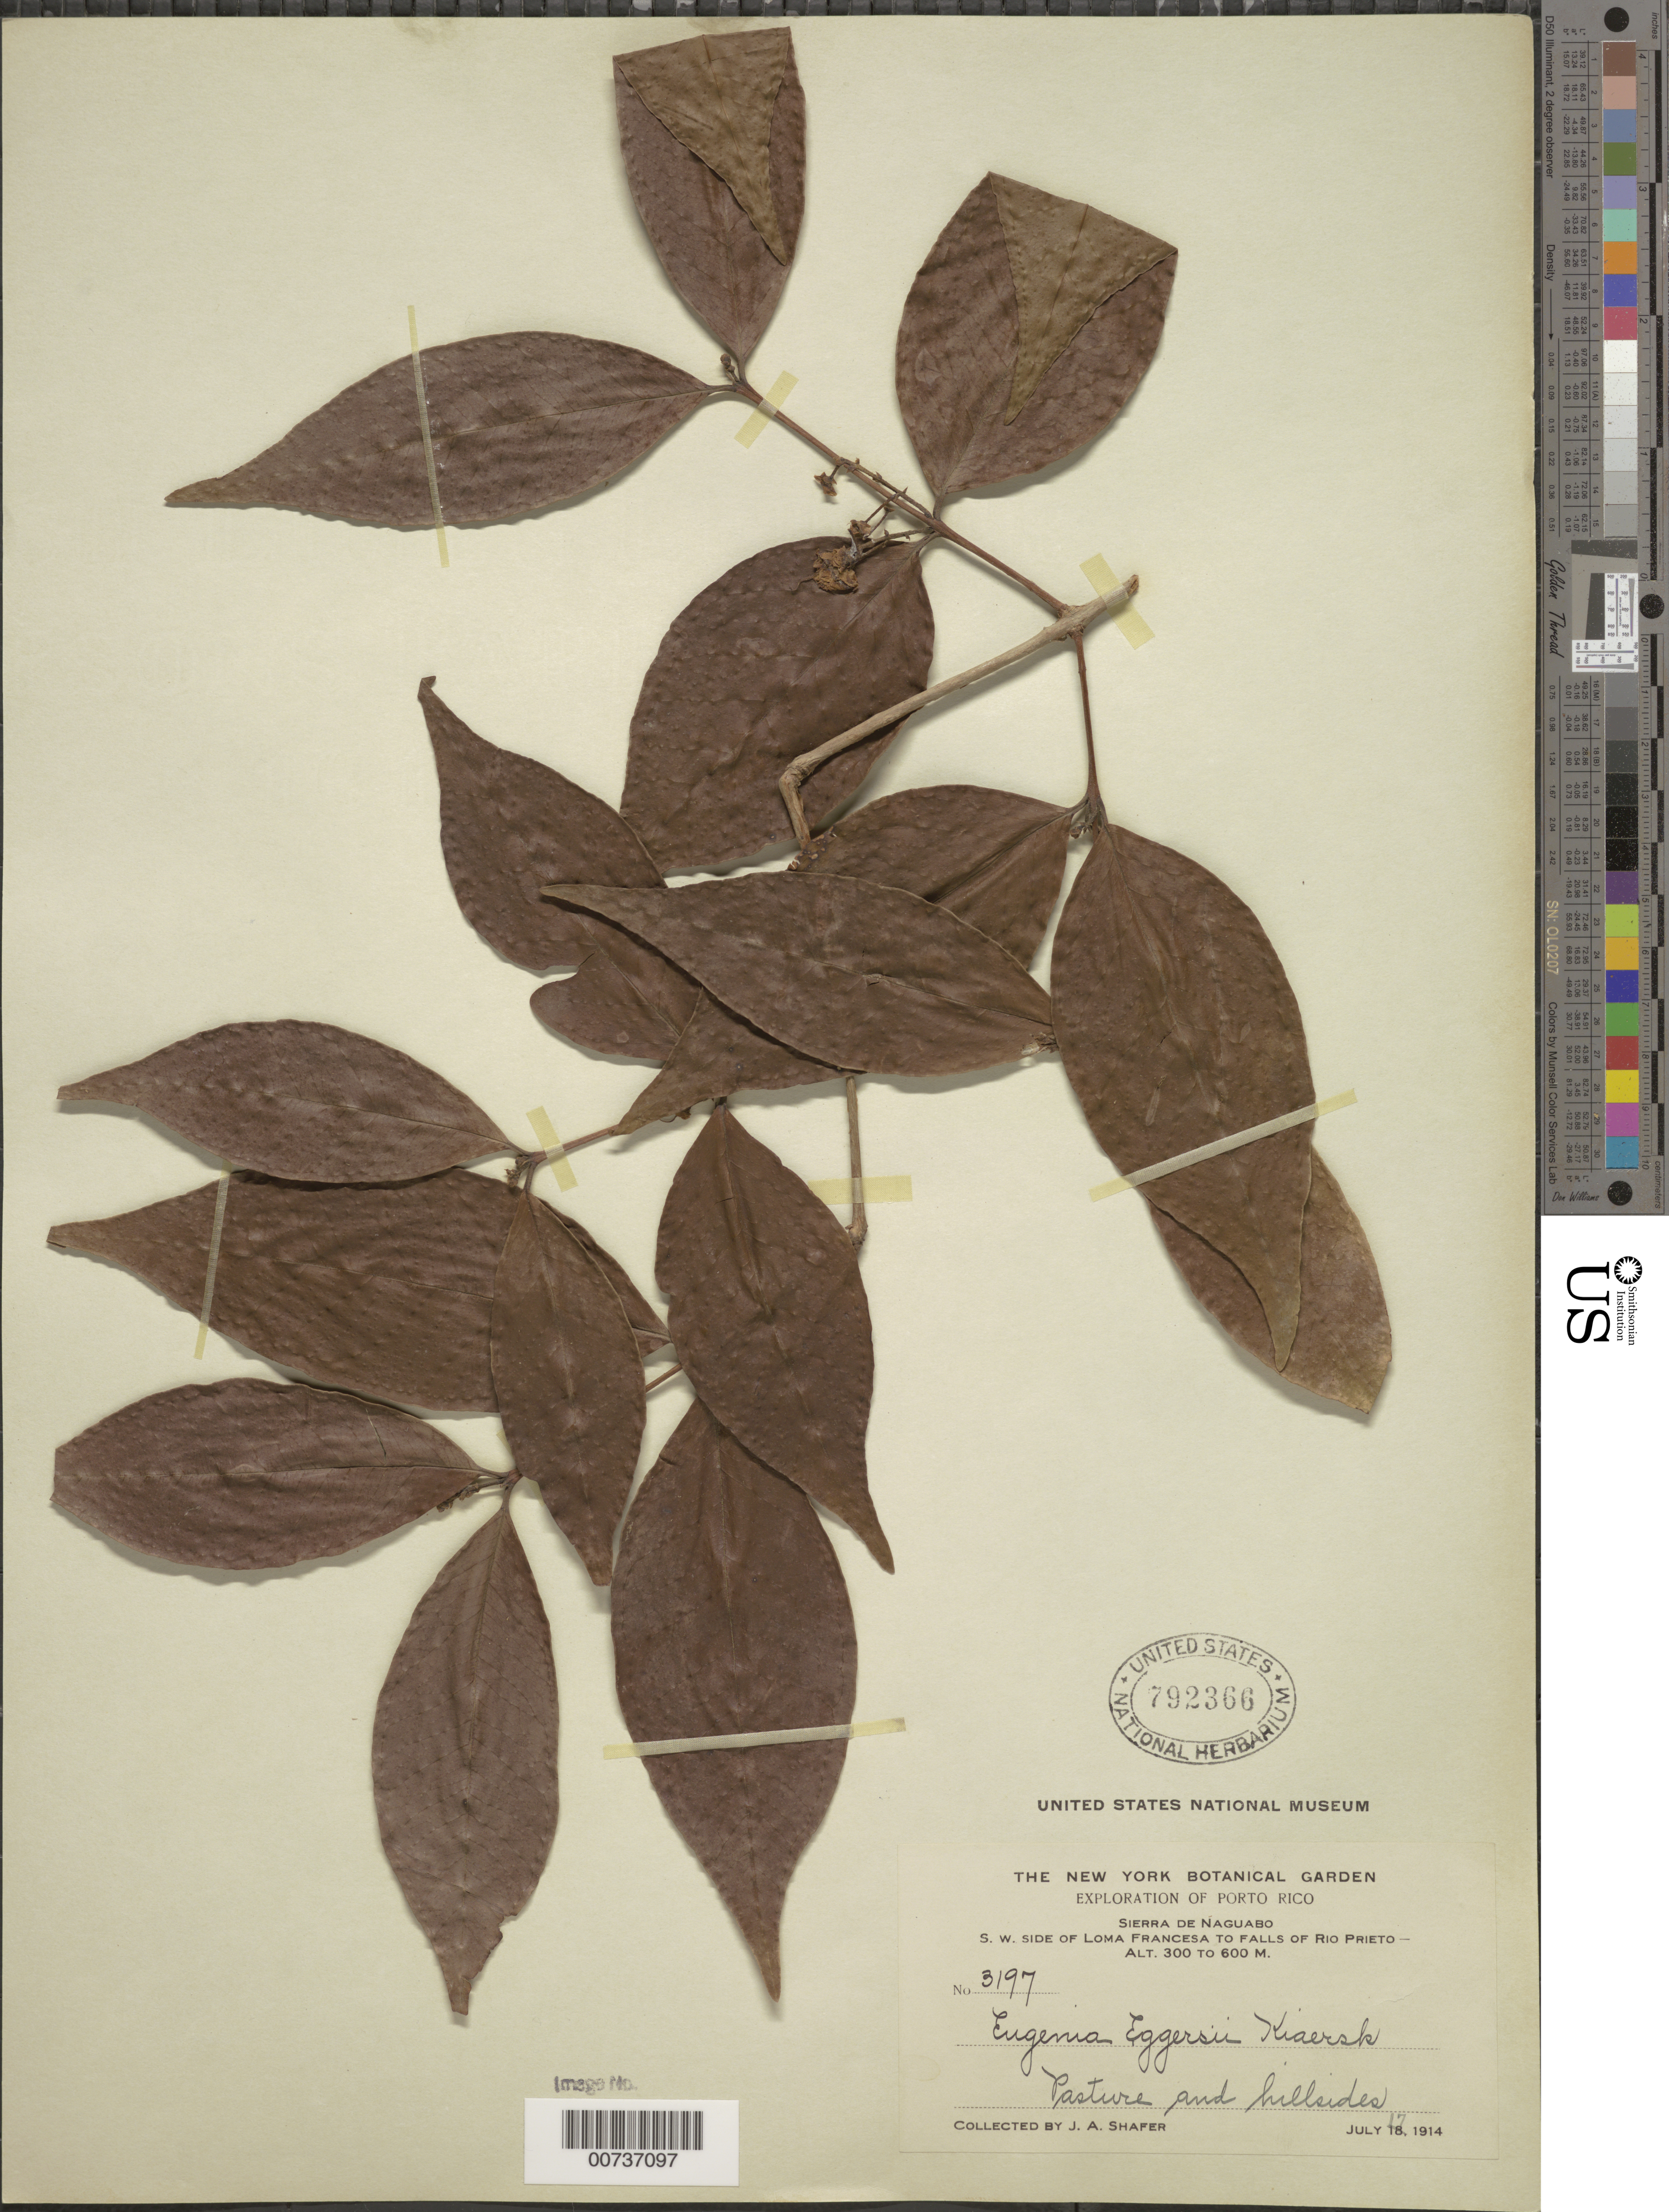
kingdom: Plantae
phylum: Tracheophyta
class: Magnoliopsida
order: Myrtales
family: Myrtaceae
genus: Eugenia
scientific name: Eugenia eggersii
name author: Kiaersk.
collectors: J. A. Shafer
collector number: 3197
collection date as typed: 17 Jul 1914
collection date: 1914-07-17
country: Puerto Rico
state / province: Naguabo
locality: Sierra de Naguabo, SW side of Loma Francesa to Falls of Río Prieto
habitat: Pasture and hillsides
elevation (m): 300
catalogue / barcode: US 792366